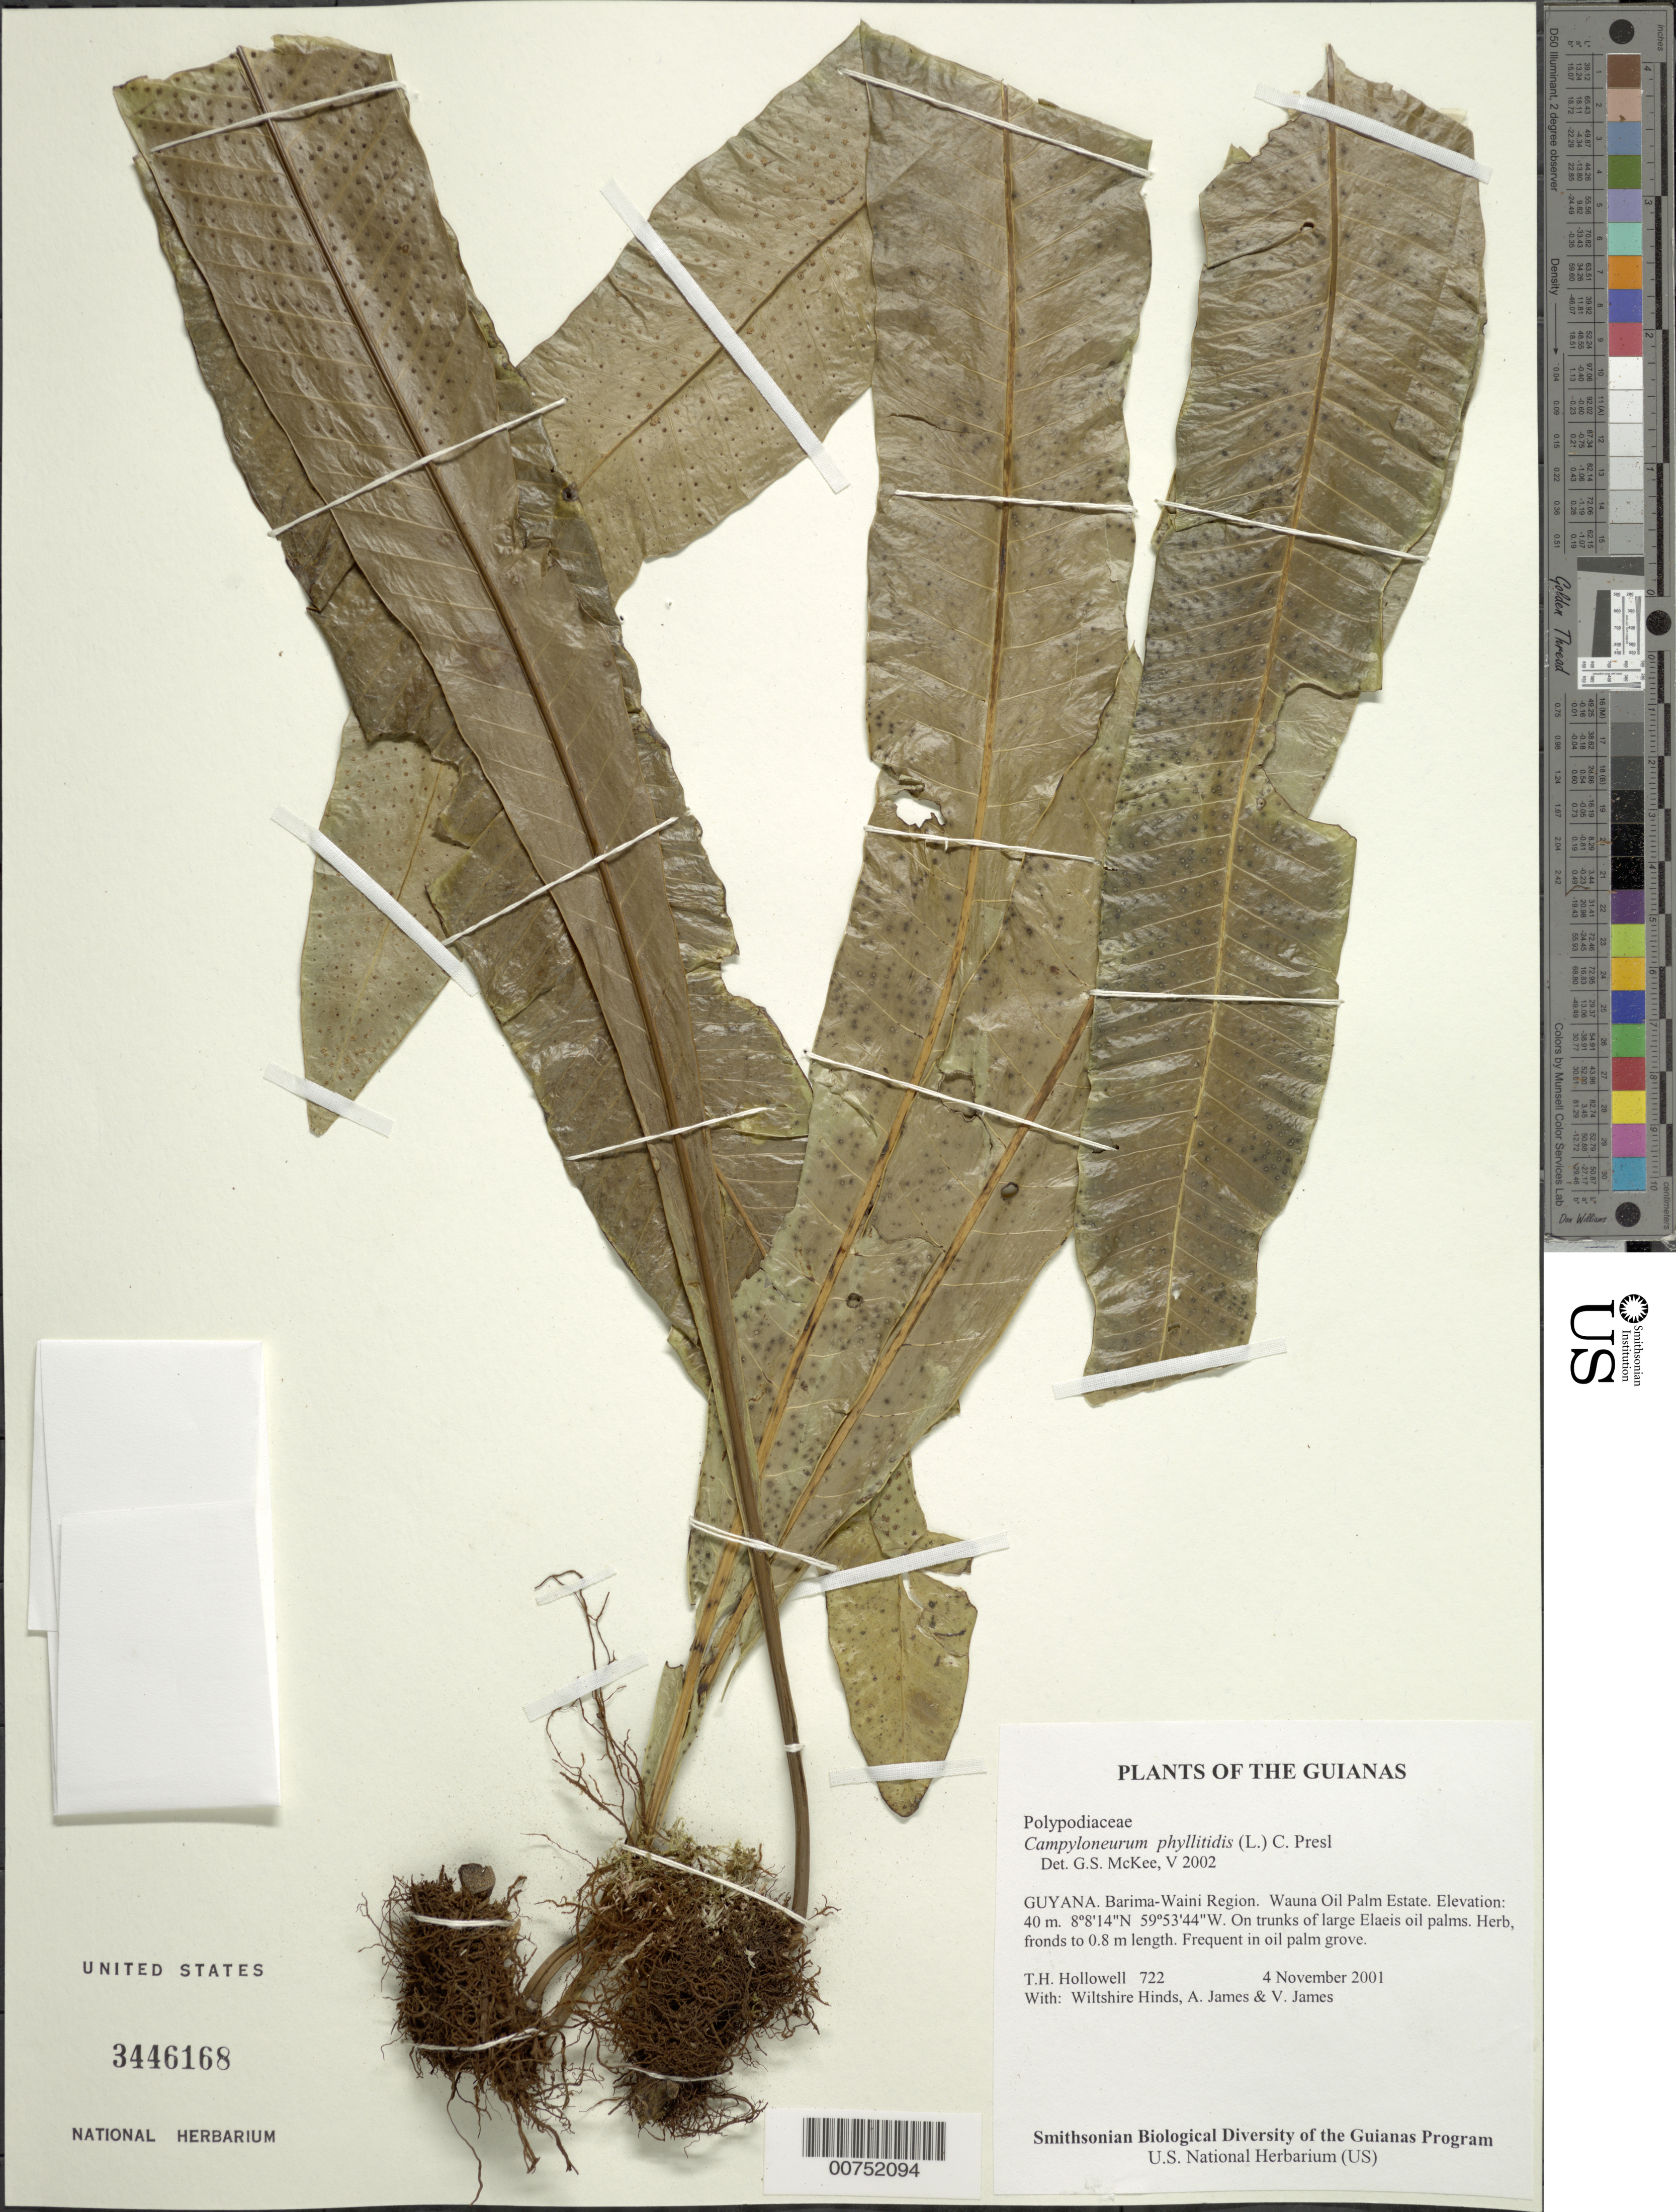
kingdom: Plantae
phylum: Tracheophyta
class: Polypodiopsida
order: Polypodiales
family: Polypodiaceae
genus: Campyloneurum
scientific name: Campyloneurum phyllitidis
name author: (L.) C. Presl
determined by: McKee, G. S., (US), NMNH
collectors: T. Hollowell, W. Hinds, A. James & V. James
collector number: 722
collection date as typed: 4 November 2001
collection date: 2001-11-04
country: Guyana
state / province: Barima-Waini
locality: Wauna Oil Palm Estate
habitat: On trunks of large Elaeis oil palms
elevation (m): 40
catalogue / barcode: US 3446168